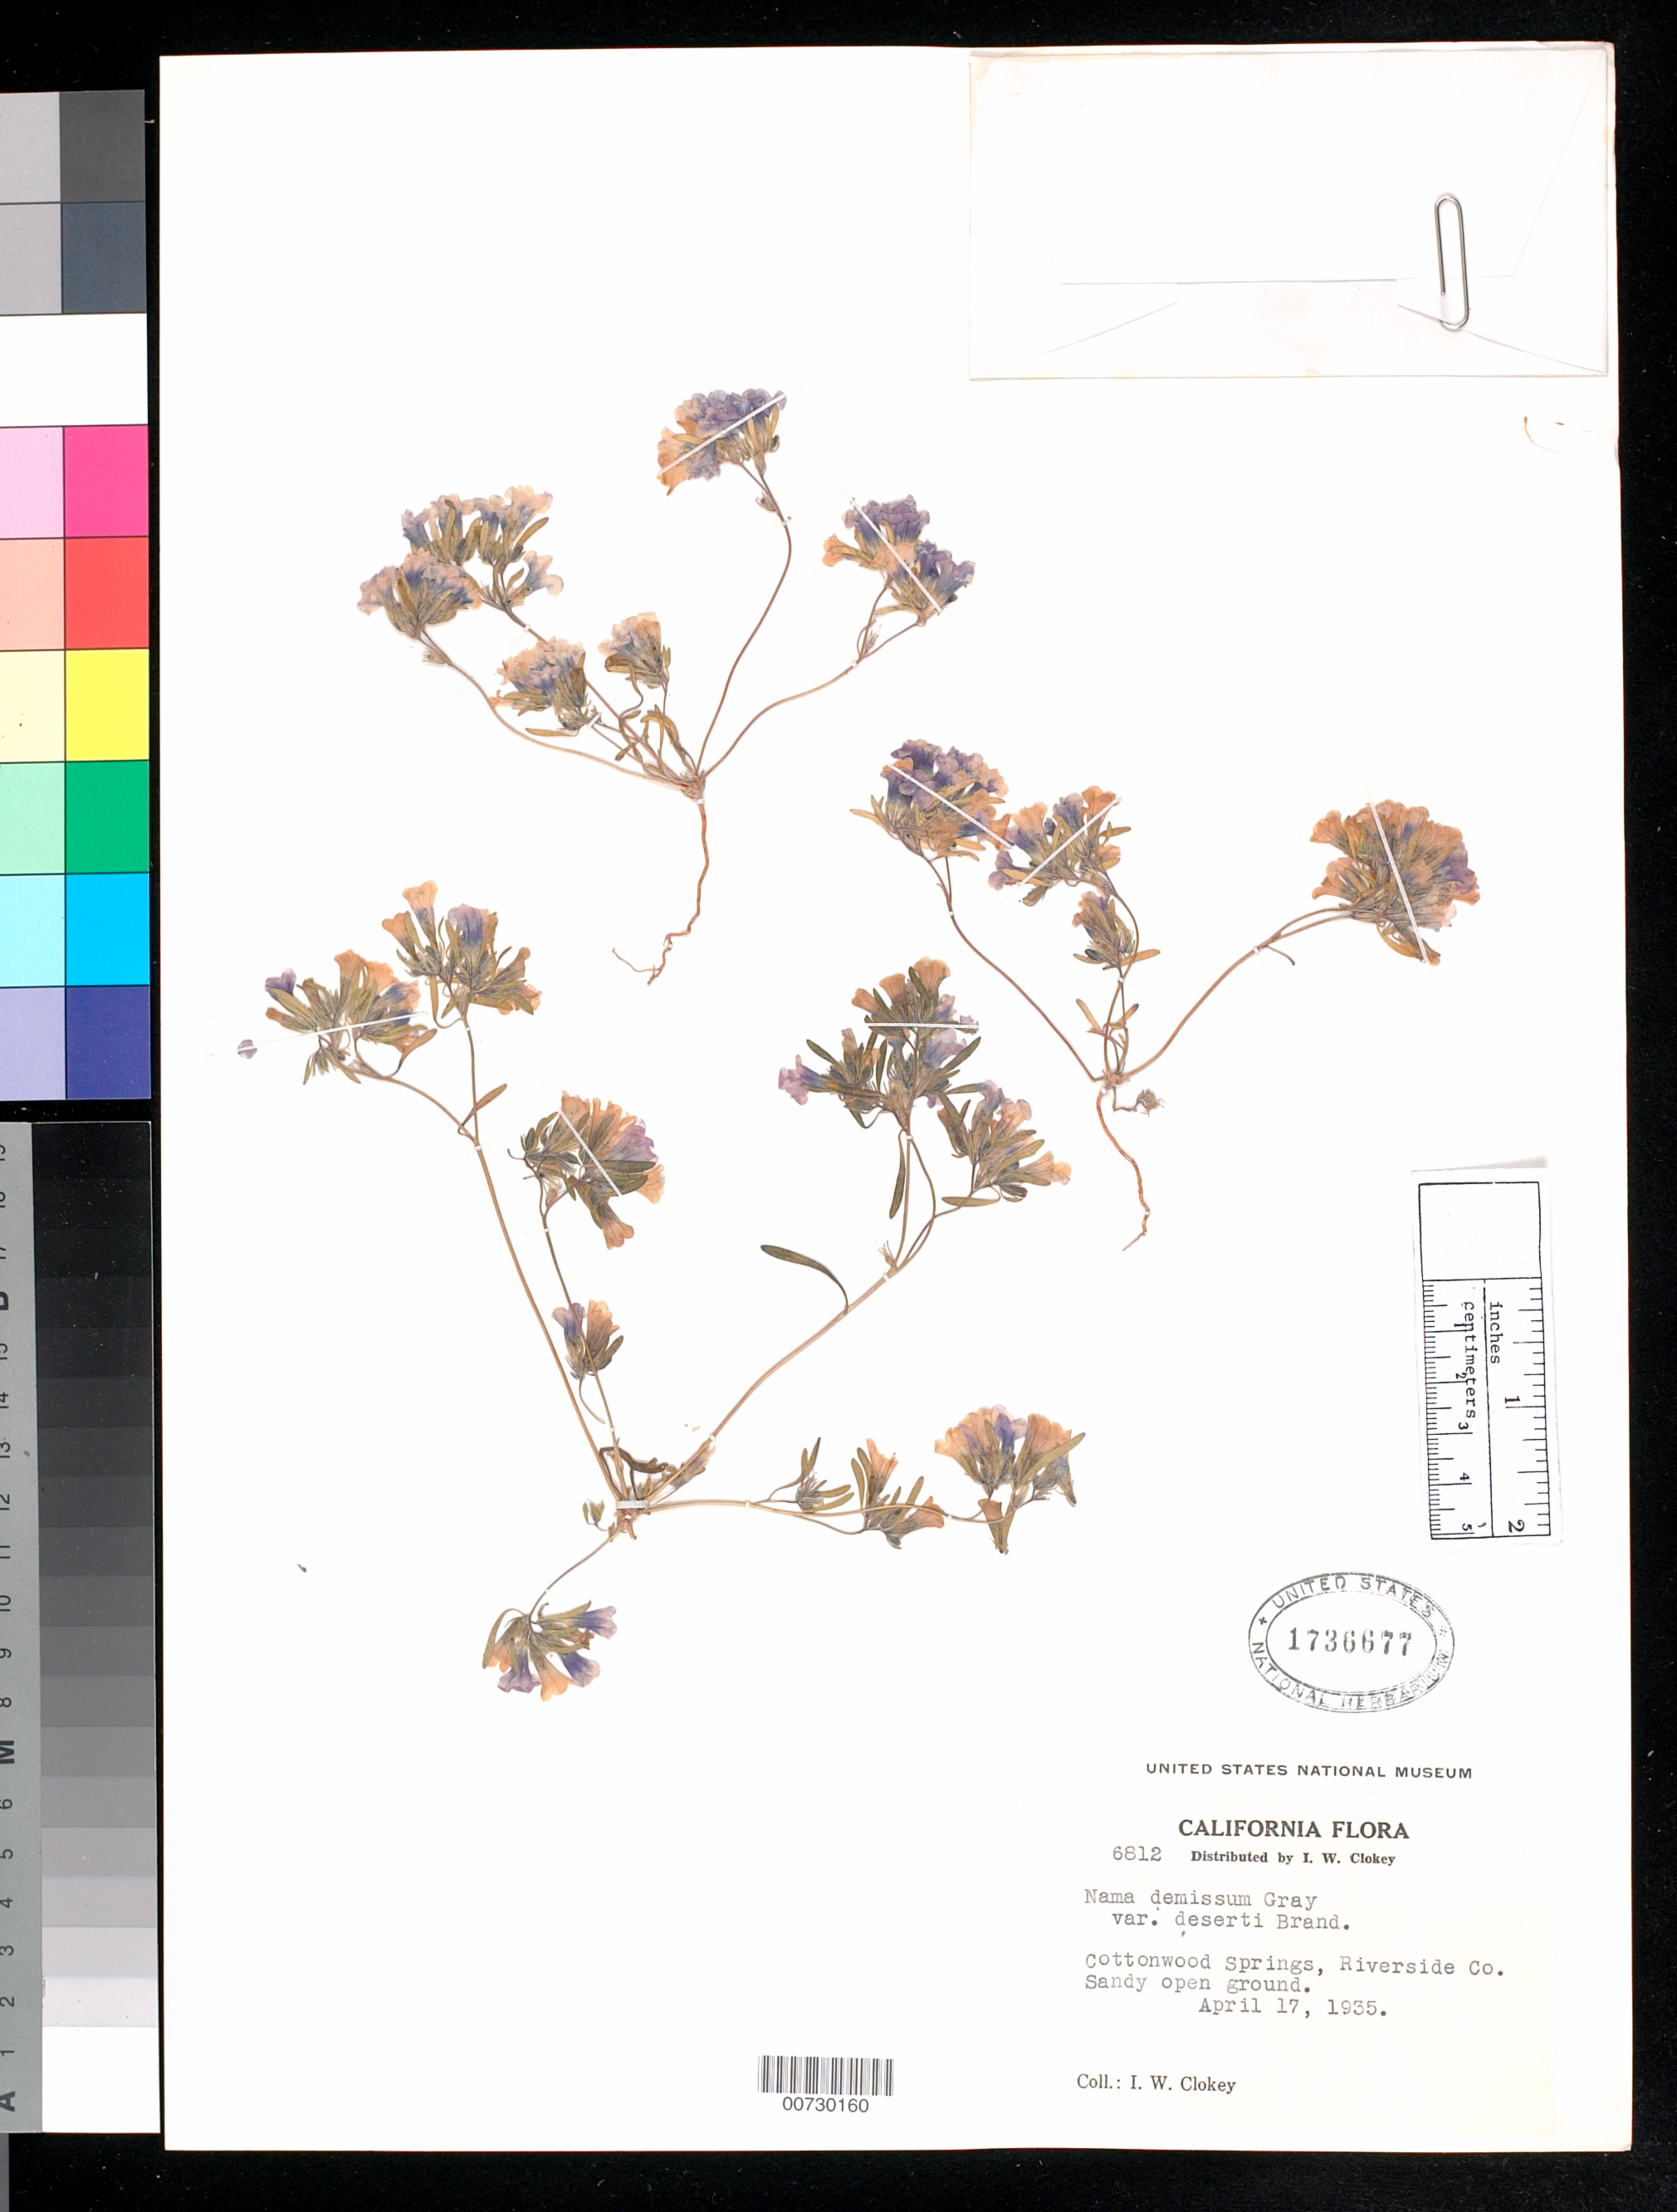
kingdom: Plantae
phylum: Tracheophyta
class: Magnoliopsida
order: Boraginales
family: Namaceae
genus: Nama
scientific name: Nama demissum var. deserti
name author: Brand in Engl.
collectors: I. W. Clokey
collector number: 6812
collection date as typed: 17 Apr 1935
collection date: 1935-04-17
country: United States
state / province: California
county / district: Riverside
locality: Cottonwood Springs.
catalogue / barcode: US 1736677